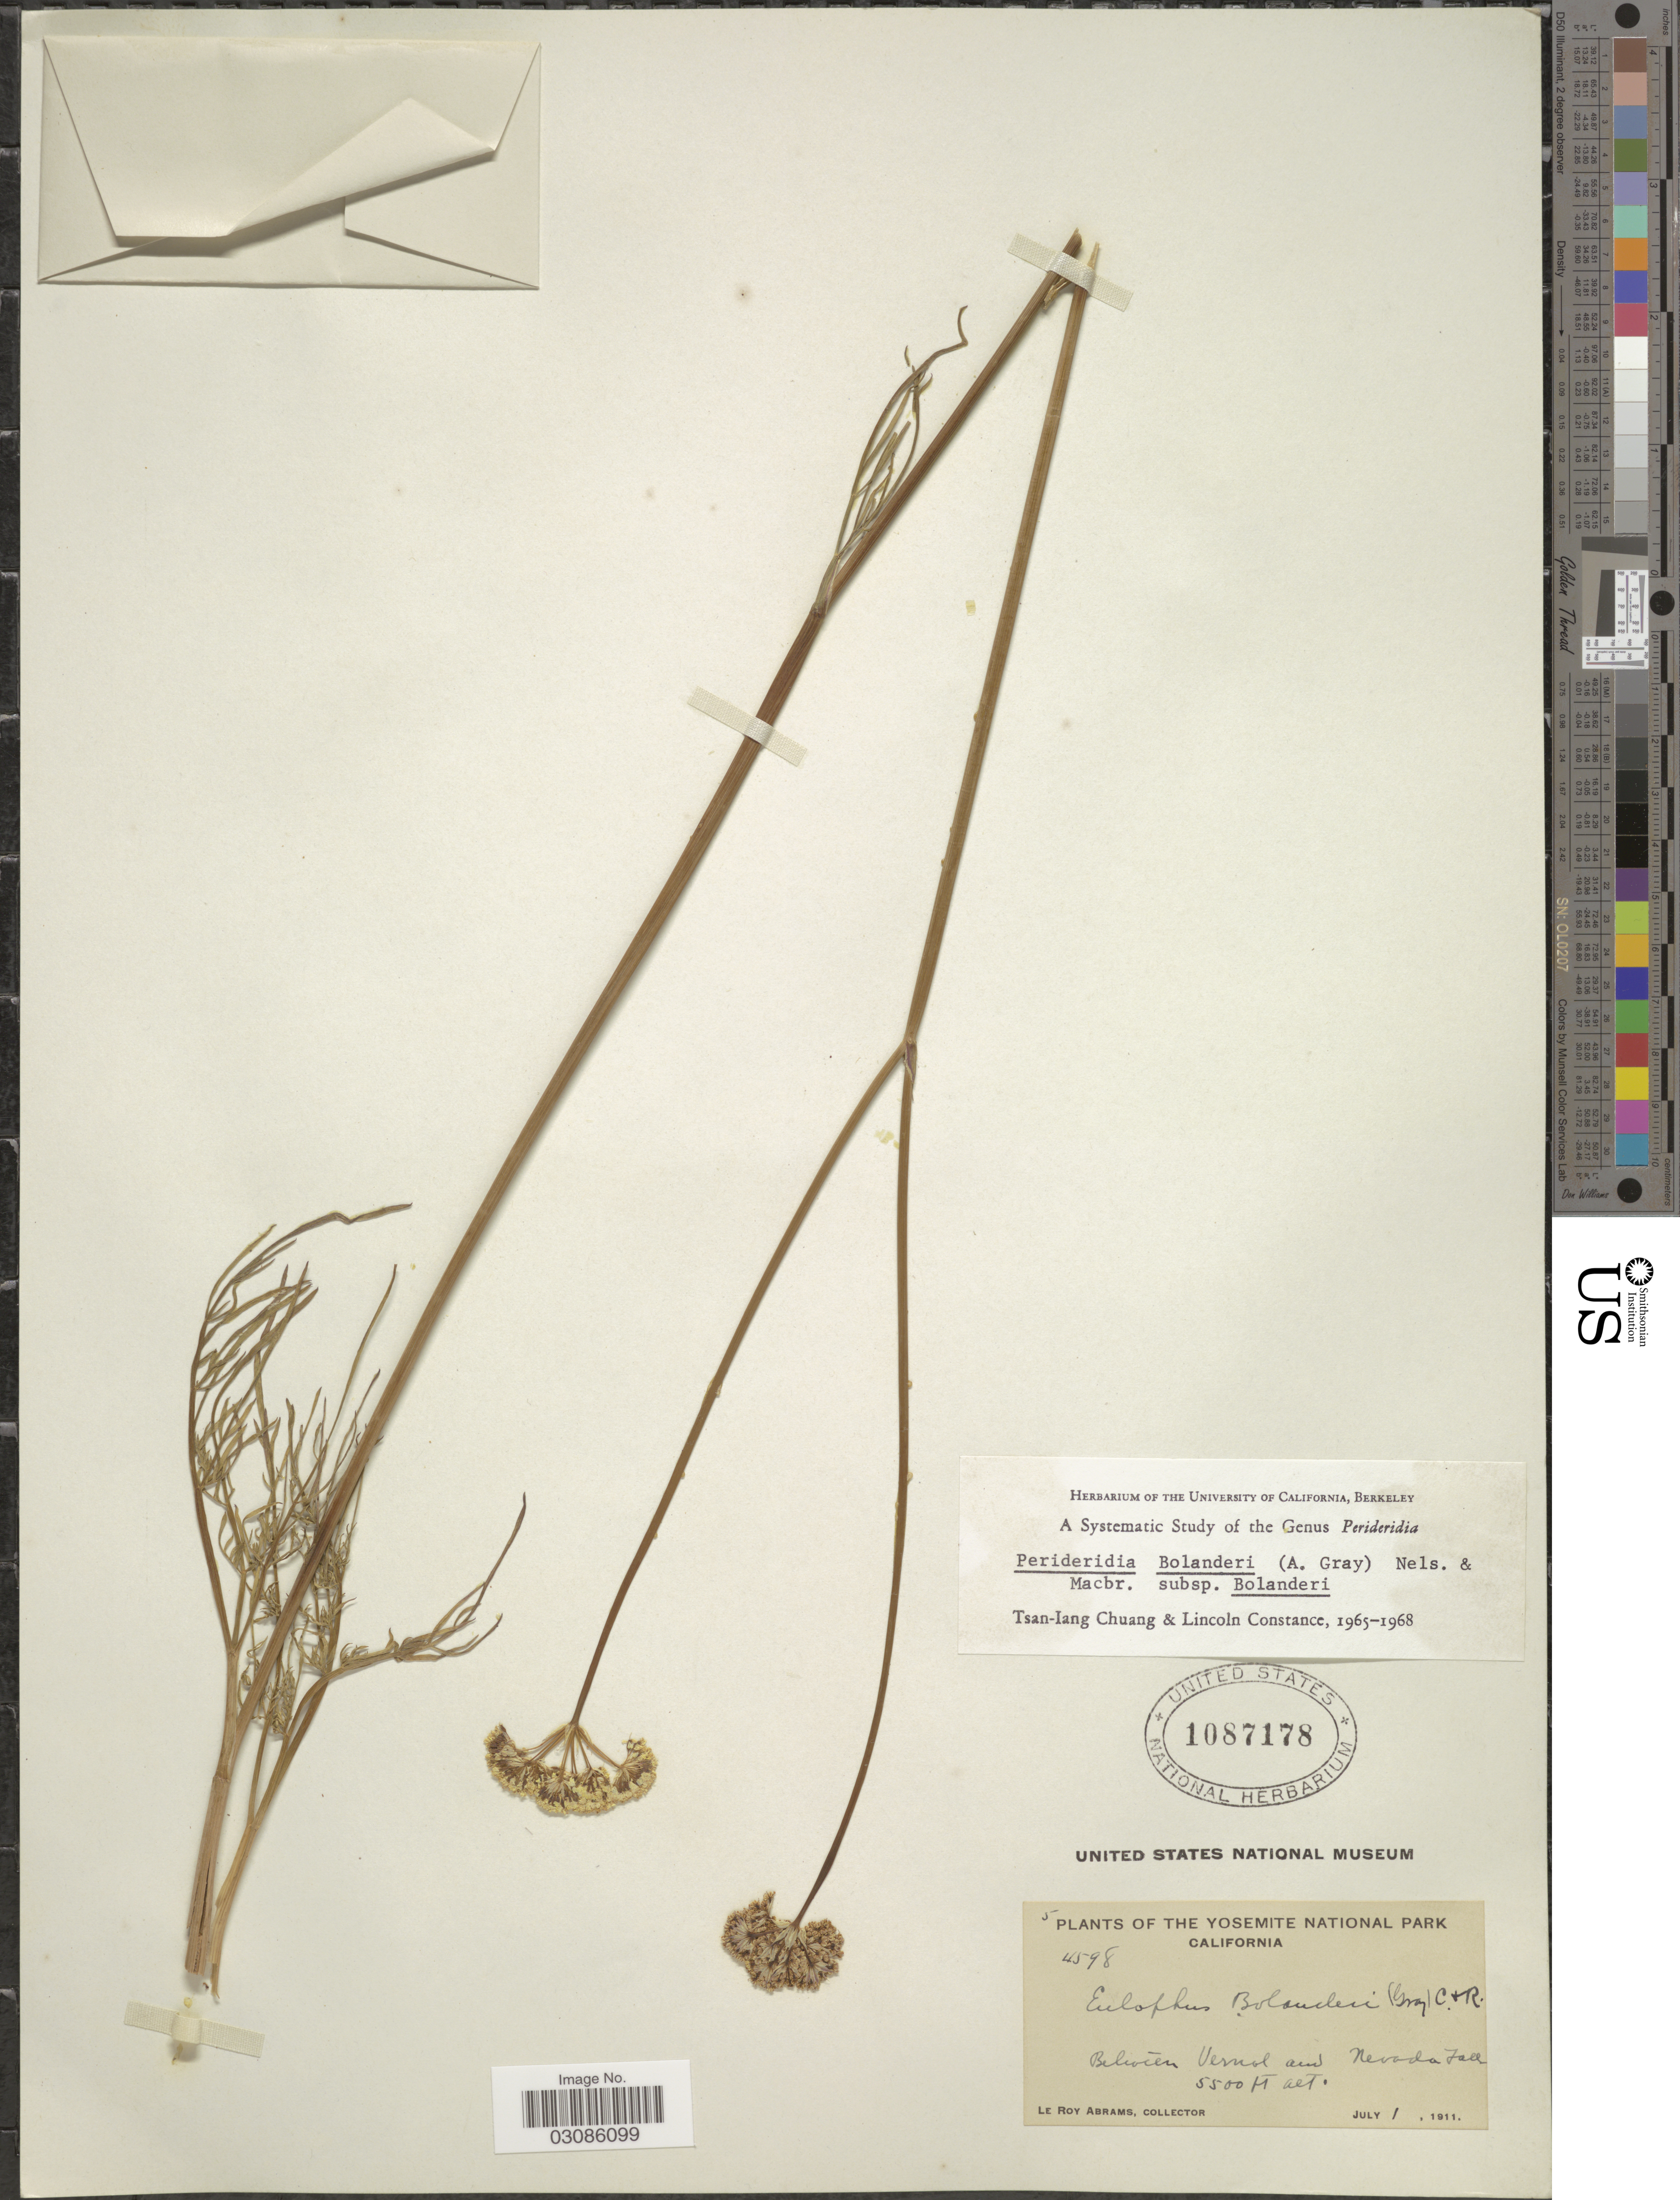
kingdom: Plantae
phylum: Tracheophyta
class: Magnoliopsida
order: Apiales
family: Apiaceae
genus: Perideridia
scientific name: Perideridia bolanderi subsp. bolanderi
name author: (A. Gray) A. Nelson & J.F. Macbr.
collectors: L. Abrams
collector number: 4598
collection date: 1911-07-01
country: United States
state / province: California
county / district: Mariposa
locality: The Yosemite National Park, Between Vernal and Nevada Falls.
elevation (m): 1676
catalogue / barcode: US 1087178